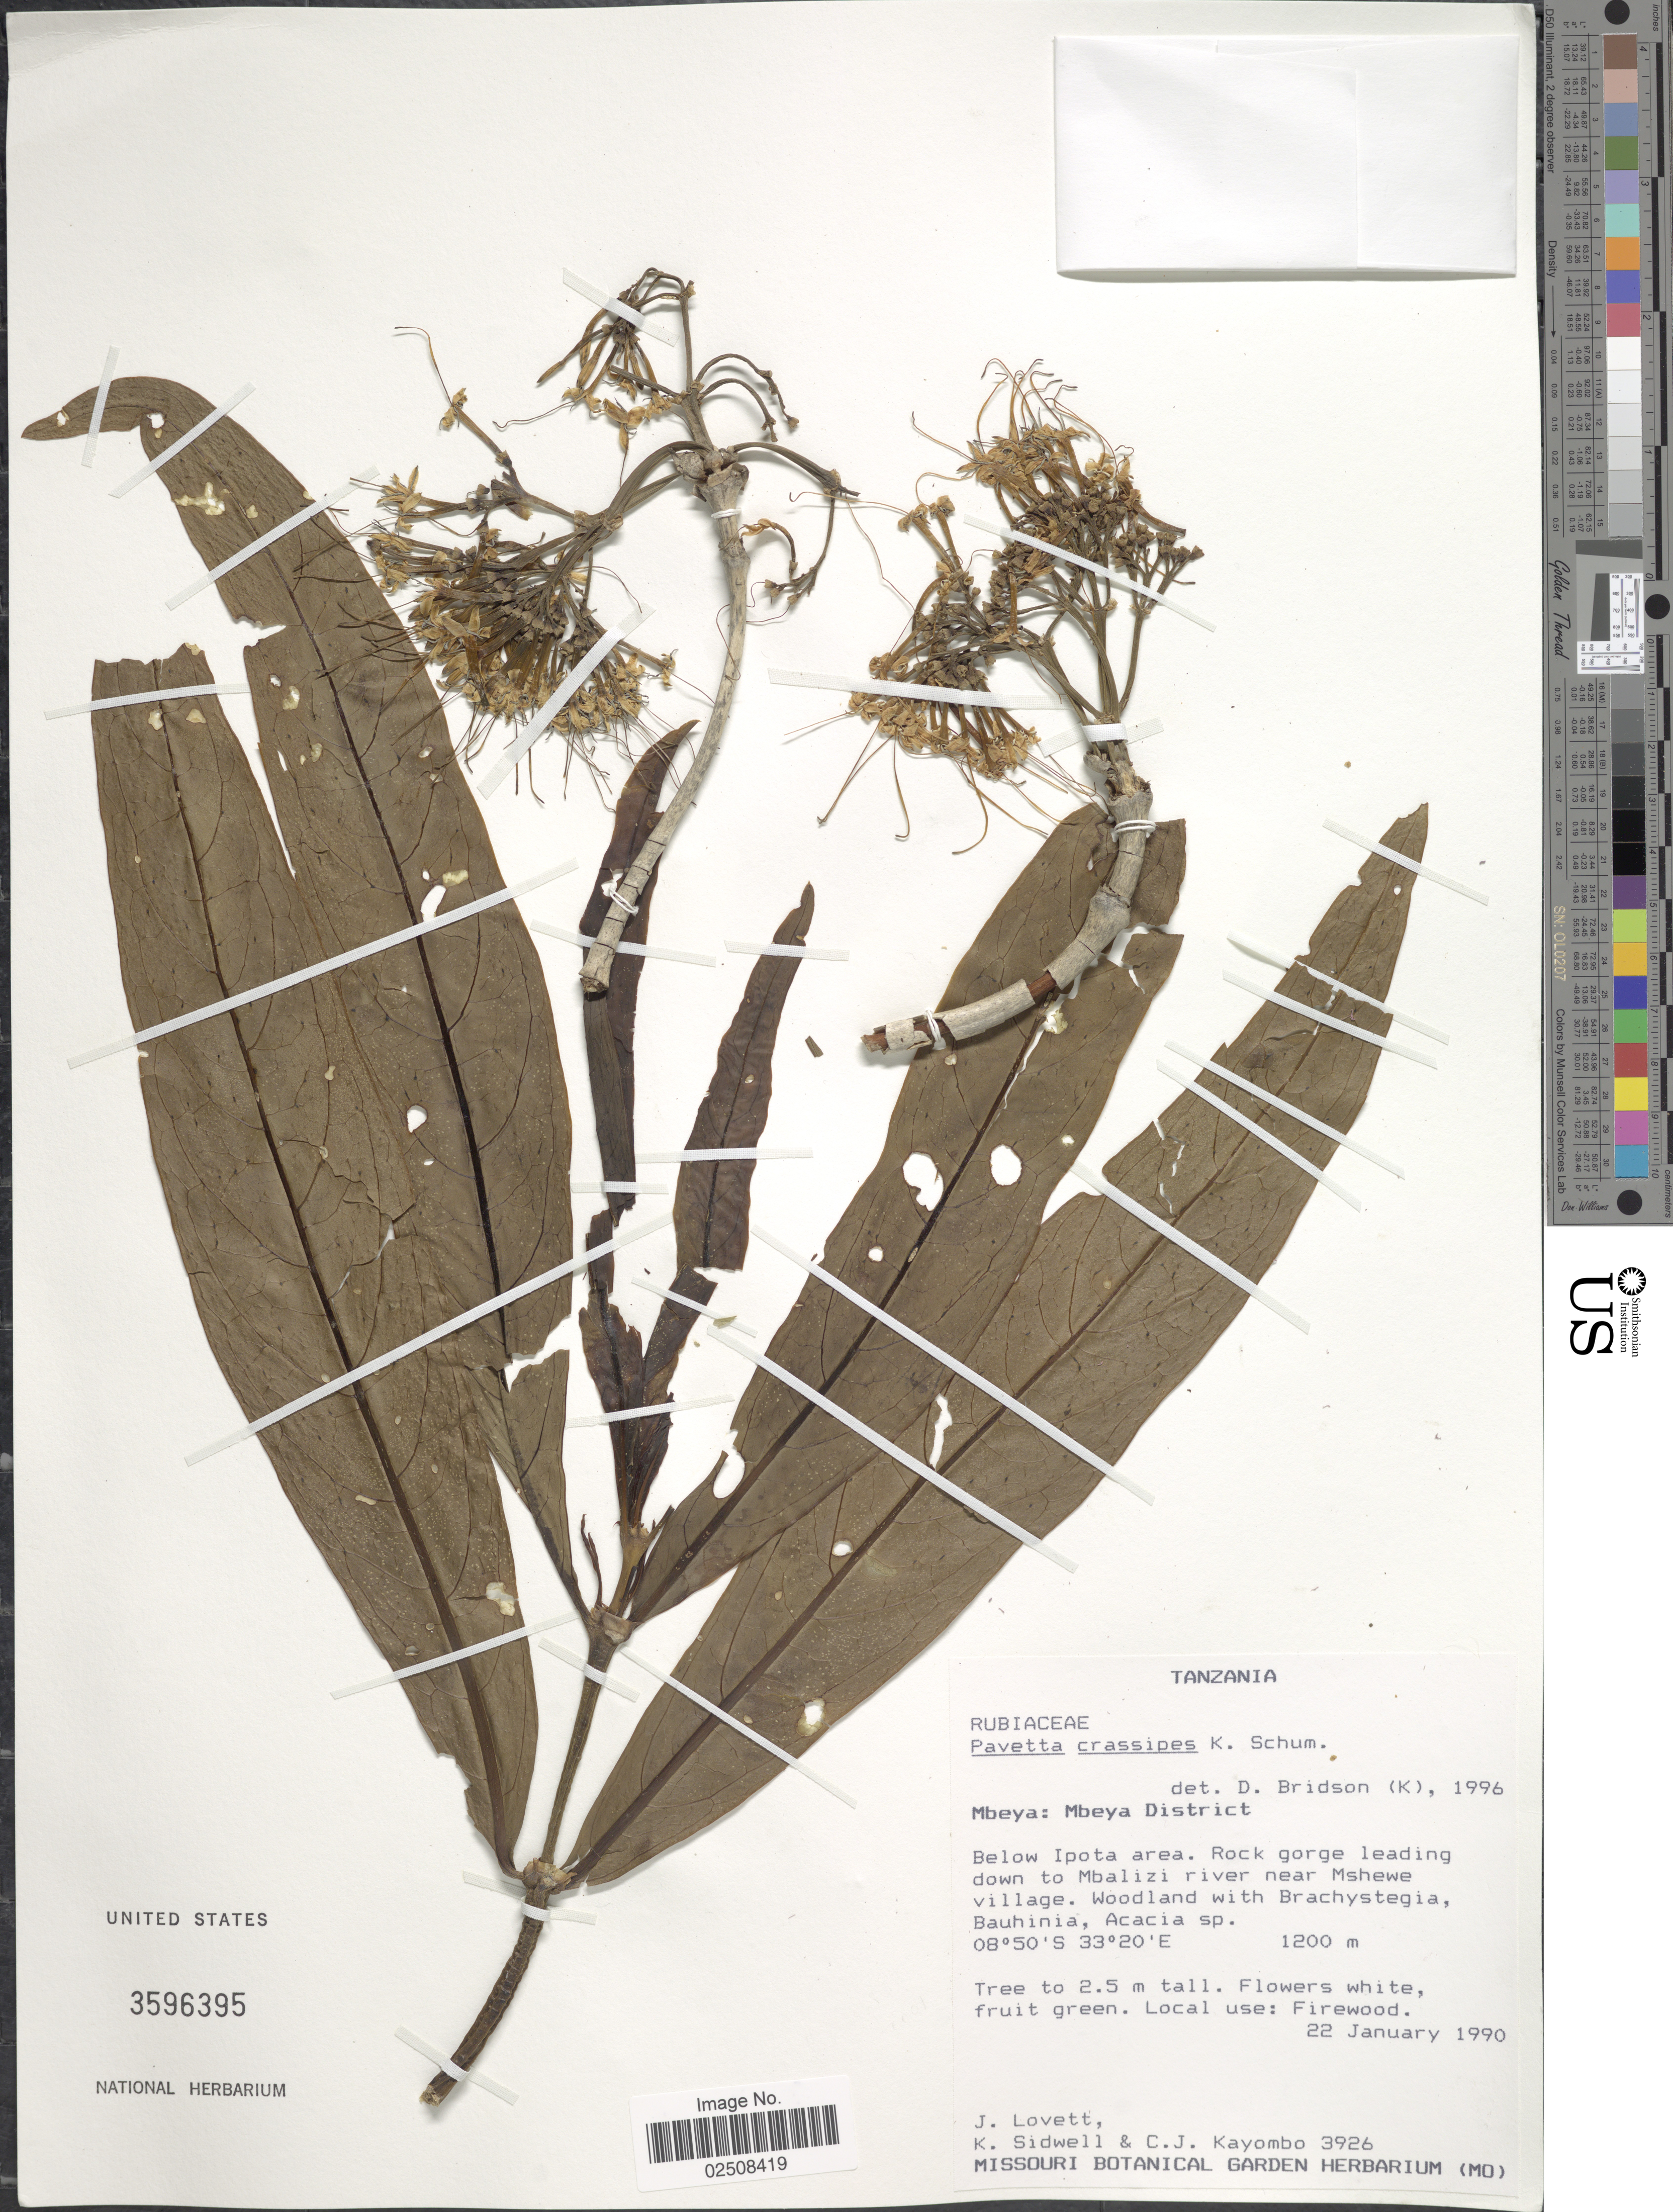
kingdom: Plantae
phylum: Tracheophyta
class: Magnoliopsida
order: Gentianales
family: Rubiaceae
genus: Pavetta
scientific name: Pavetta crassipes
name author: K. Schum.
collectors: J. Lovett, K. Sidwell & C. Kayombo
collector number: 3926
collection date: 1990-01-22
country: Tanzania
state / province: Mbeya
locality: Mbeya District. Below Ipota area. Rock gorge leading down to Mbalizi river near Mshewe village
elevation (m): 1200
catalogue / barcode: US 3596395